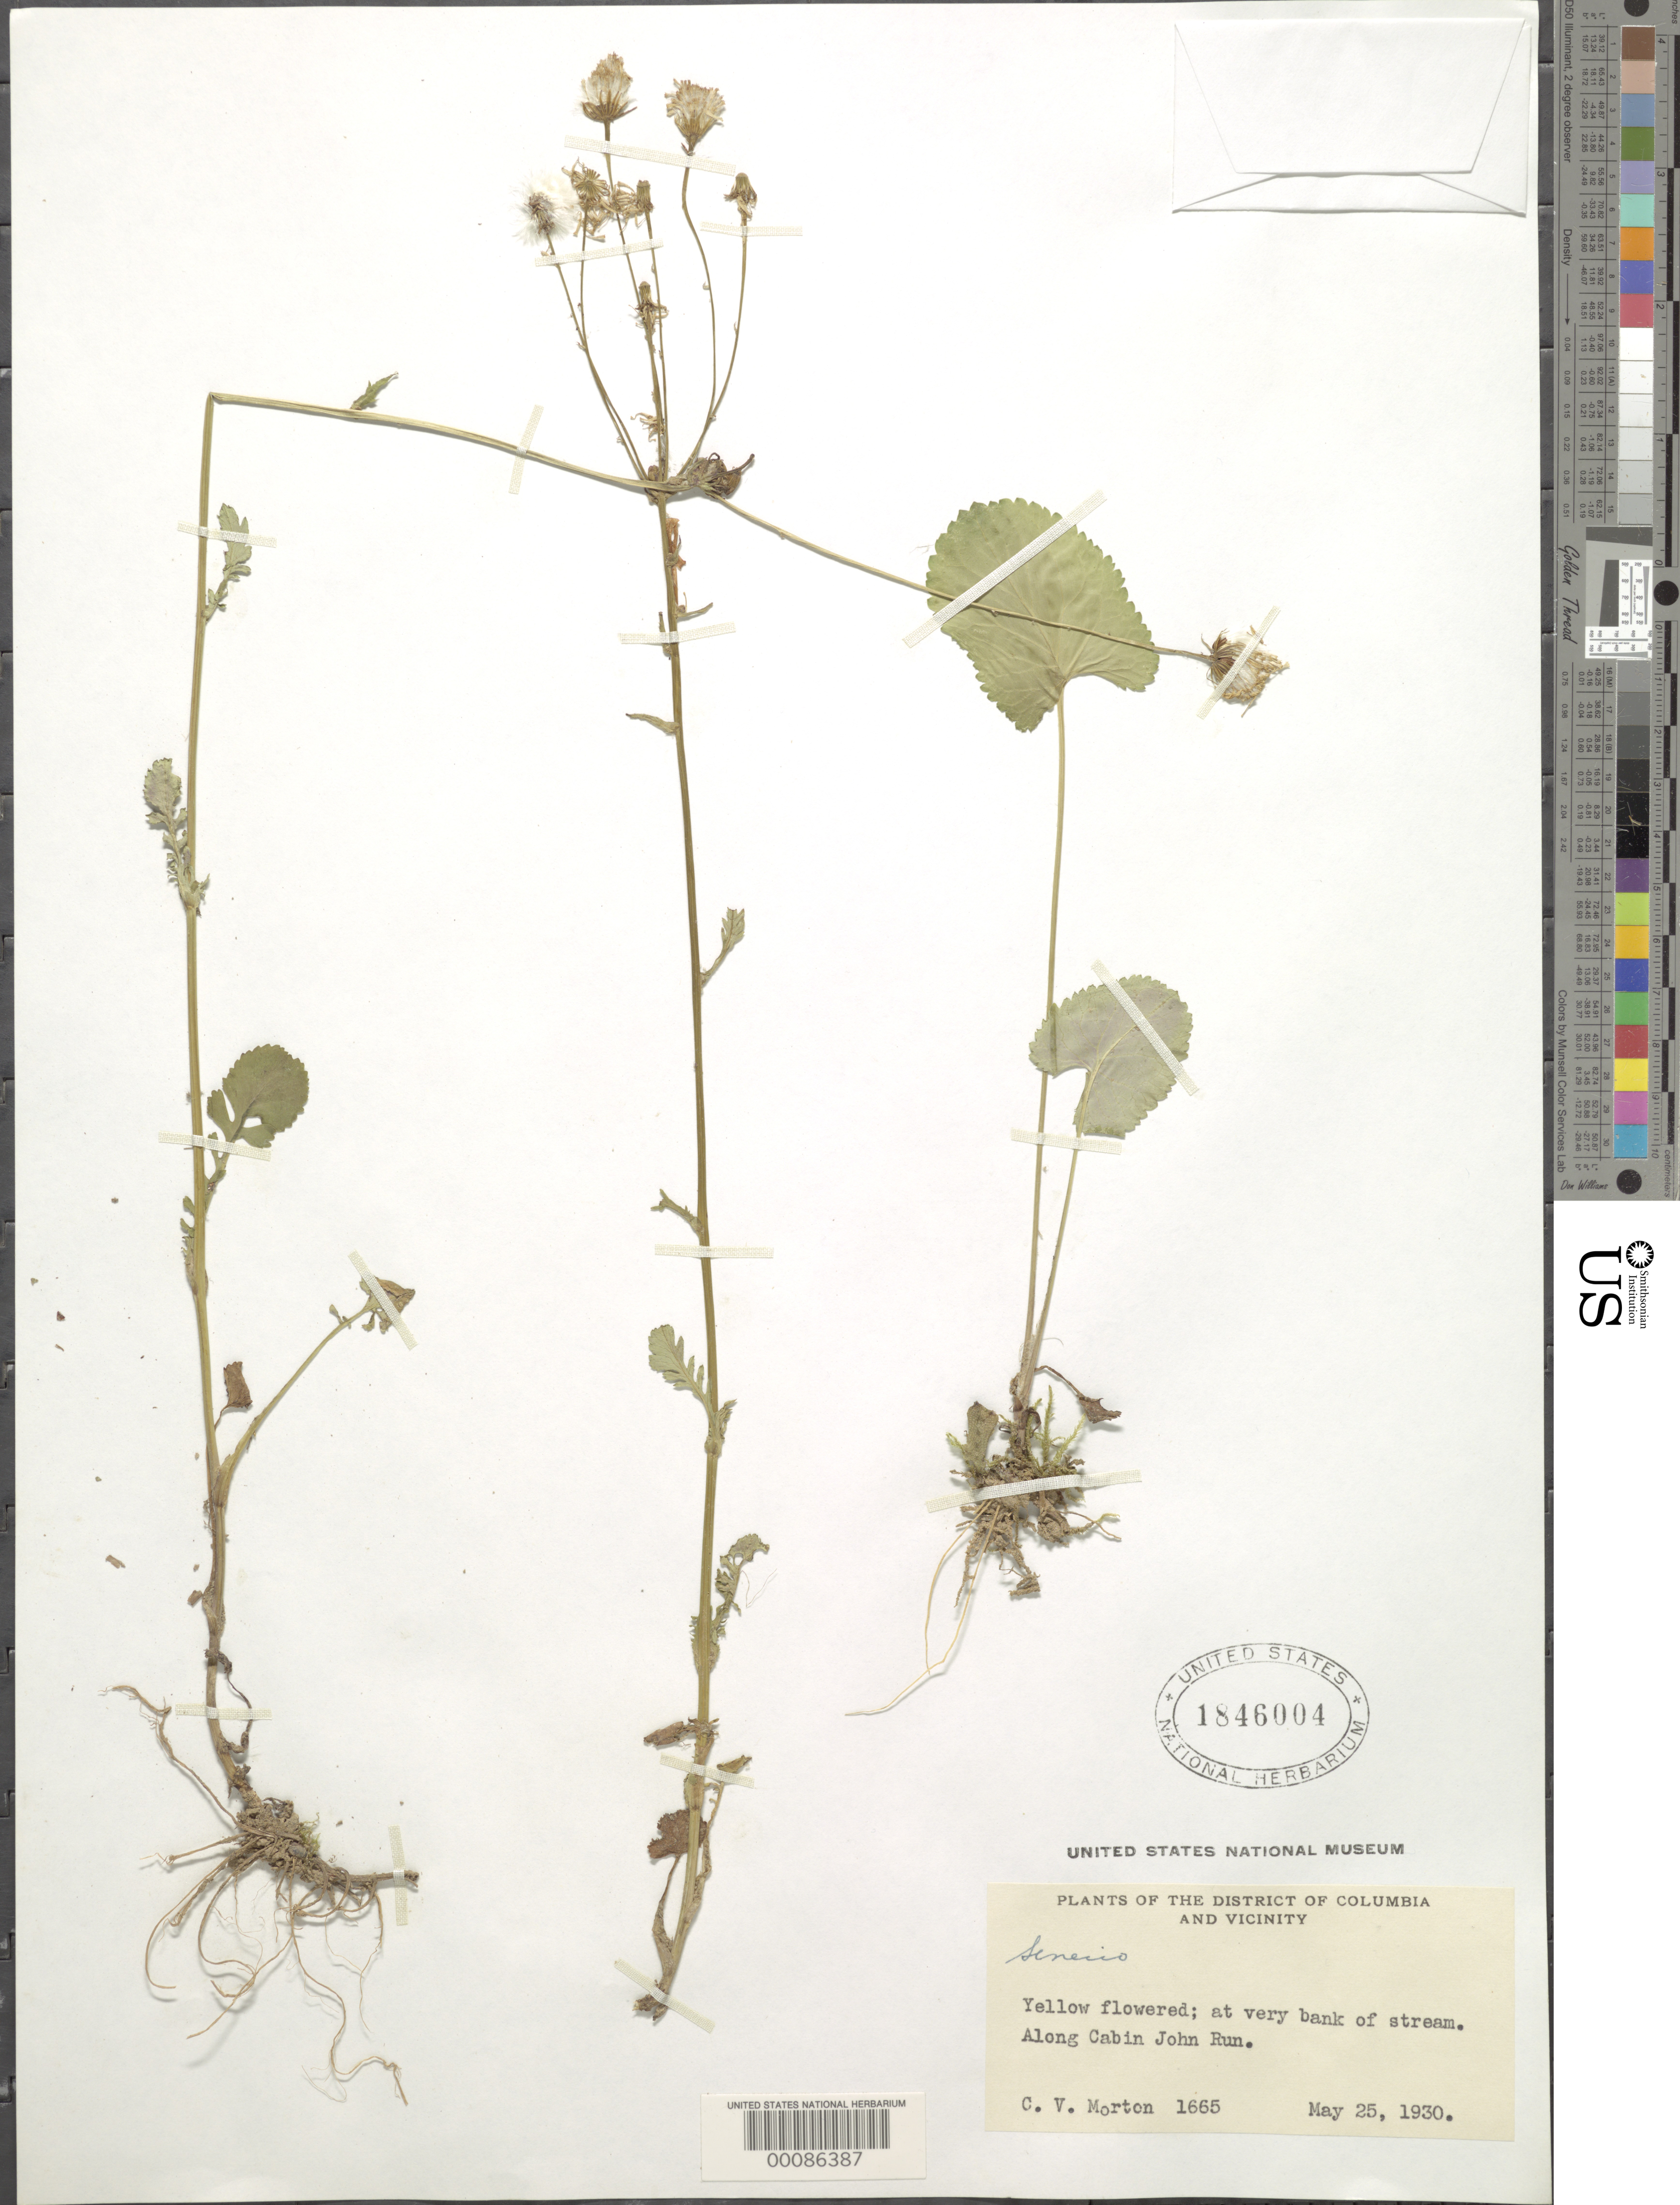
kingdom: Plantae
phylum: Tracheophyta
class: Magnoliopsida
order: Asterales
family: Asteraceae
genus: Packera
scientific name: Packera aurea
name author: (L.) Á. Löve & D. Löve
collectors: C. V. Morton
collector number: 1665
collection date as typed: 25 May 1930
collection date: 1930-05-25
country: United States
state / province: Maryland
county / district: Montgomery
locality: Along Cabin John Run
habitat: Banks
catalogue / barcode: US 1846004